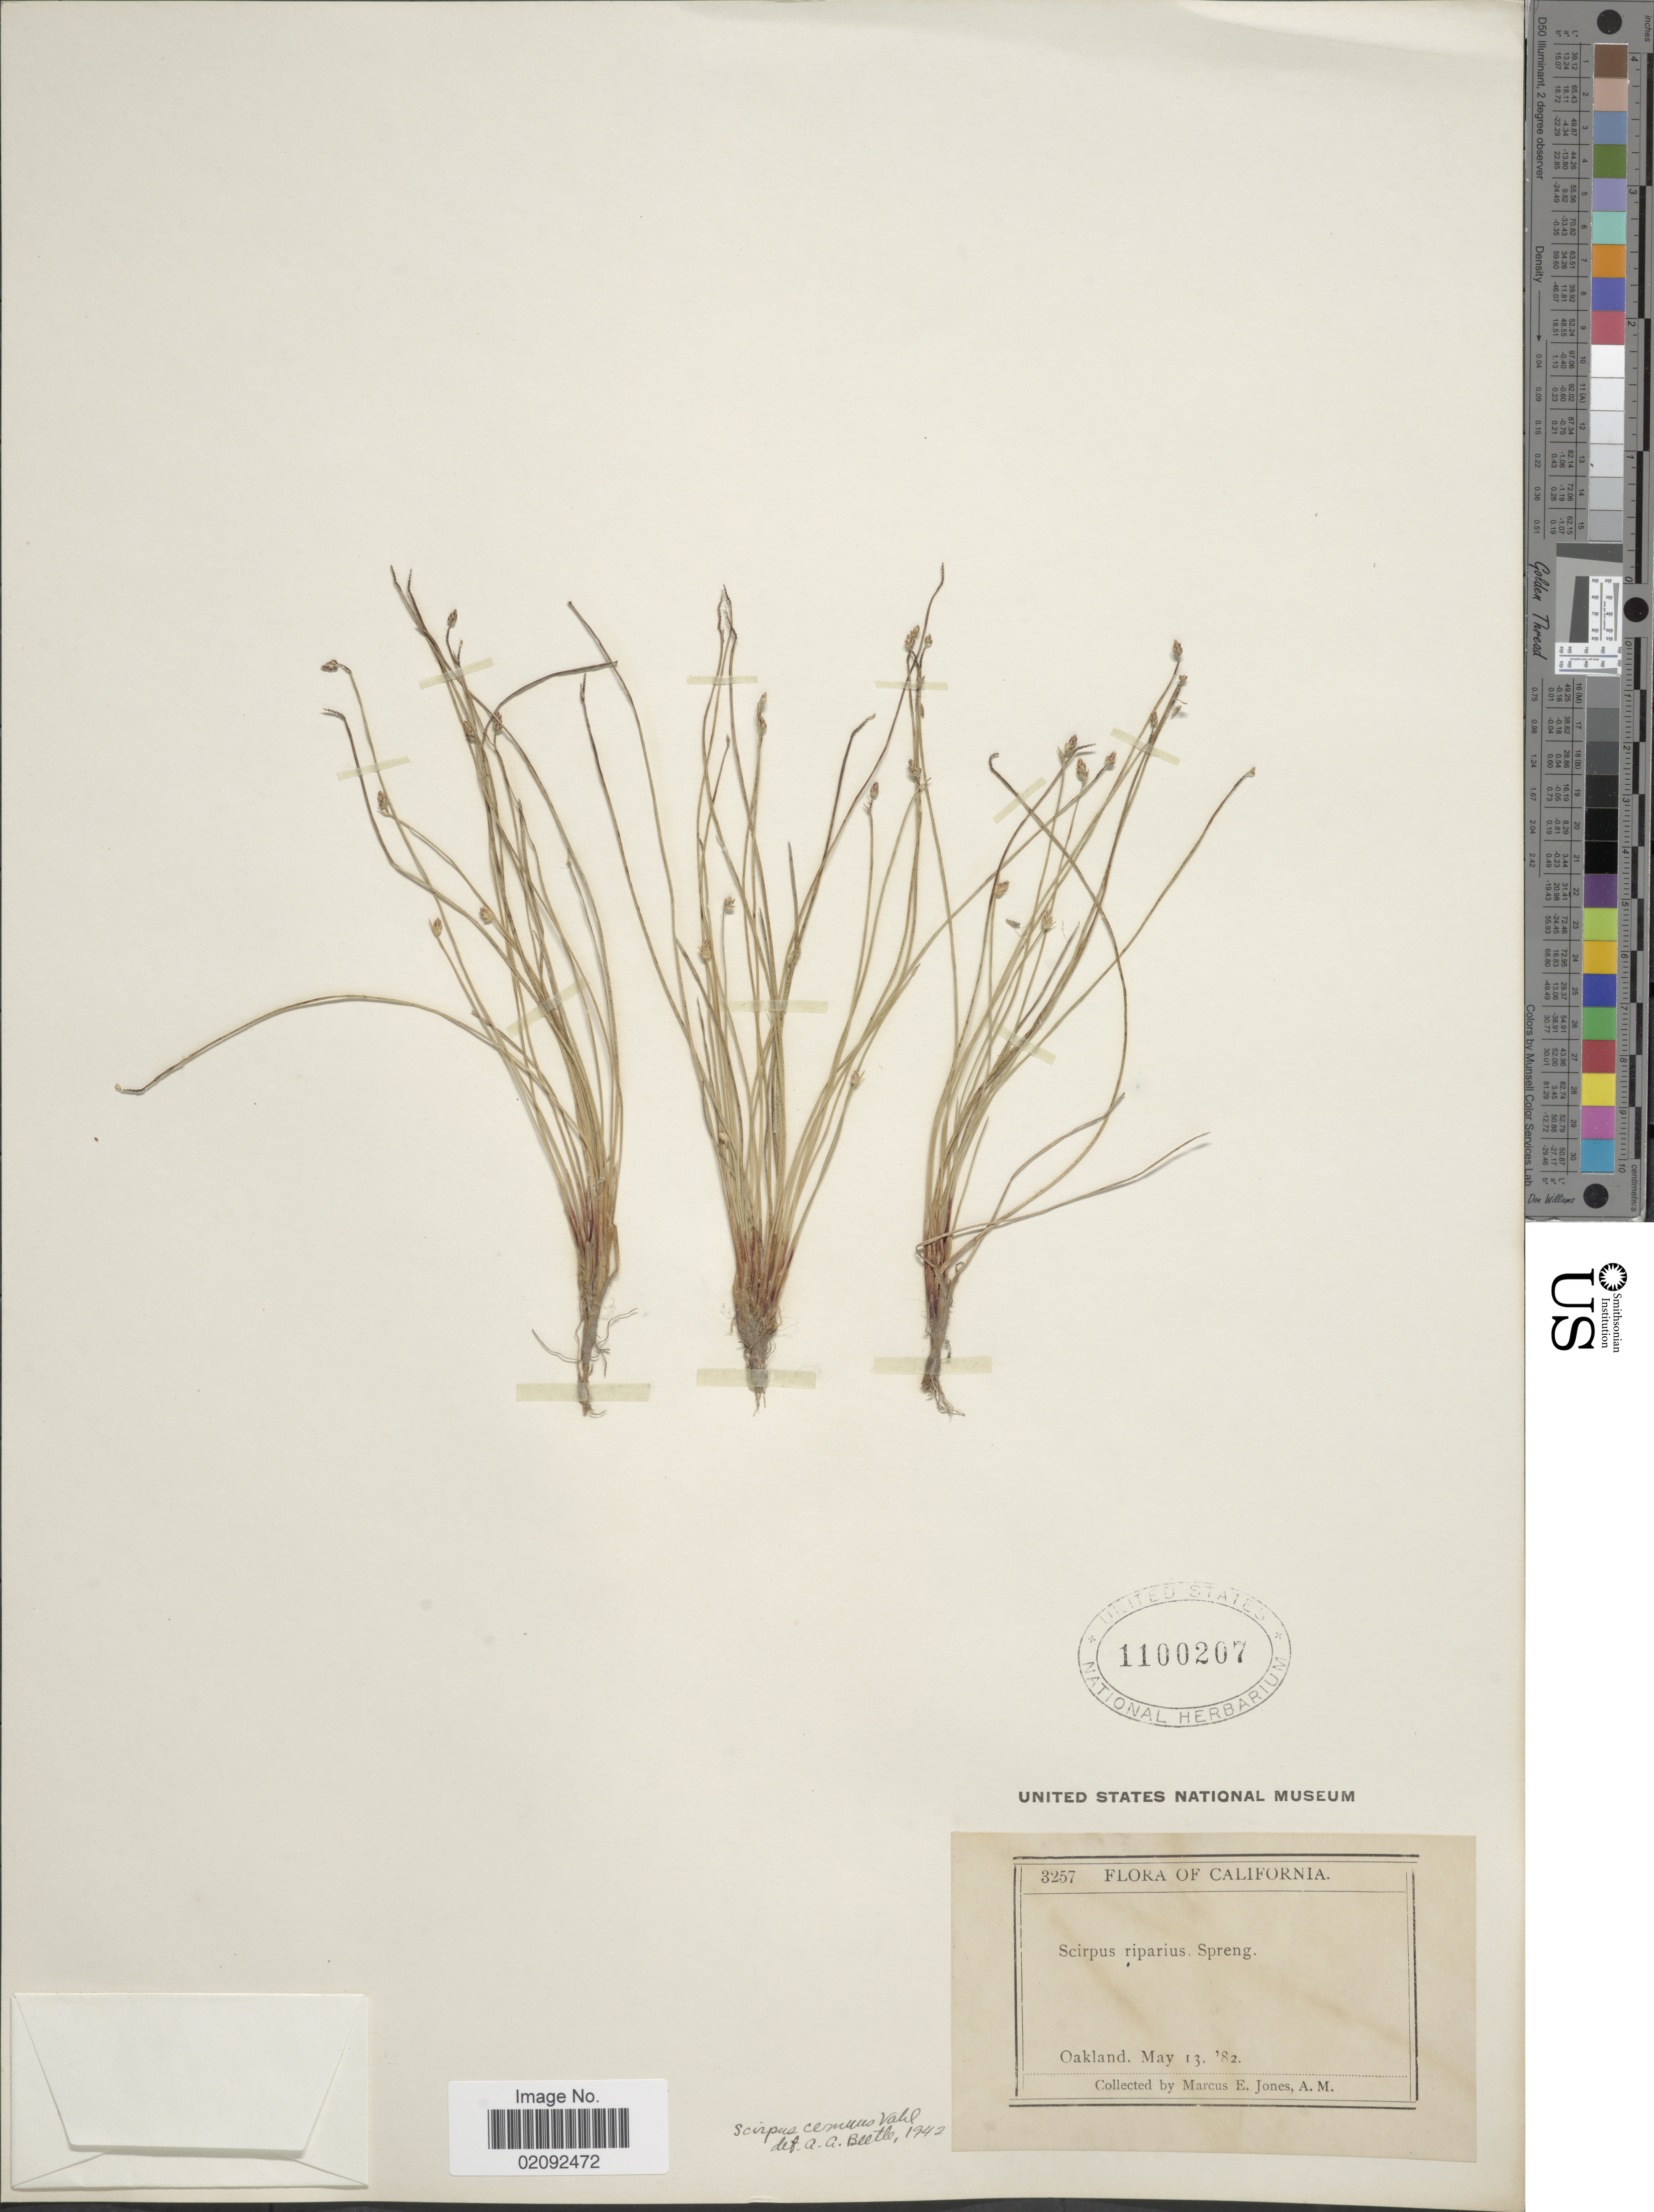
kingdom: Plantae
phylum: Tracheophyta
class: Liliopsida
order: Poales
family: Cyperaceae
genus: Isolepis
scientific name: Isolepis cernua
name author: (Vahl) Roem. & Schult.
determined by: Strong, Mark T., (BOT), Smithsonian Institution - National Museum of Natural History (UNITED STATES)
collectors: M. E. Jones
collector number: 3257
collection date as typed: Transcribed d/m/y: 13/5/82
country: United States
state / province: California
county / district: Alameda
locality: Oakland.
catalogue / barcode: US 1100207